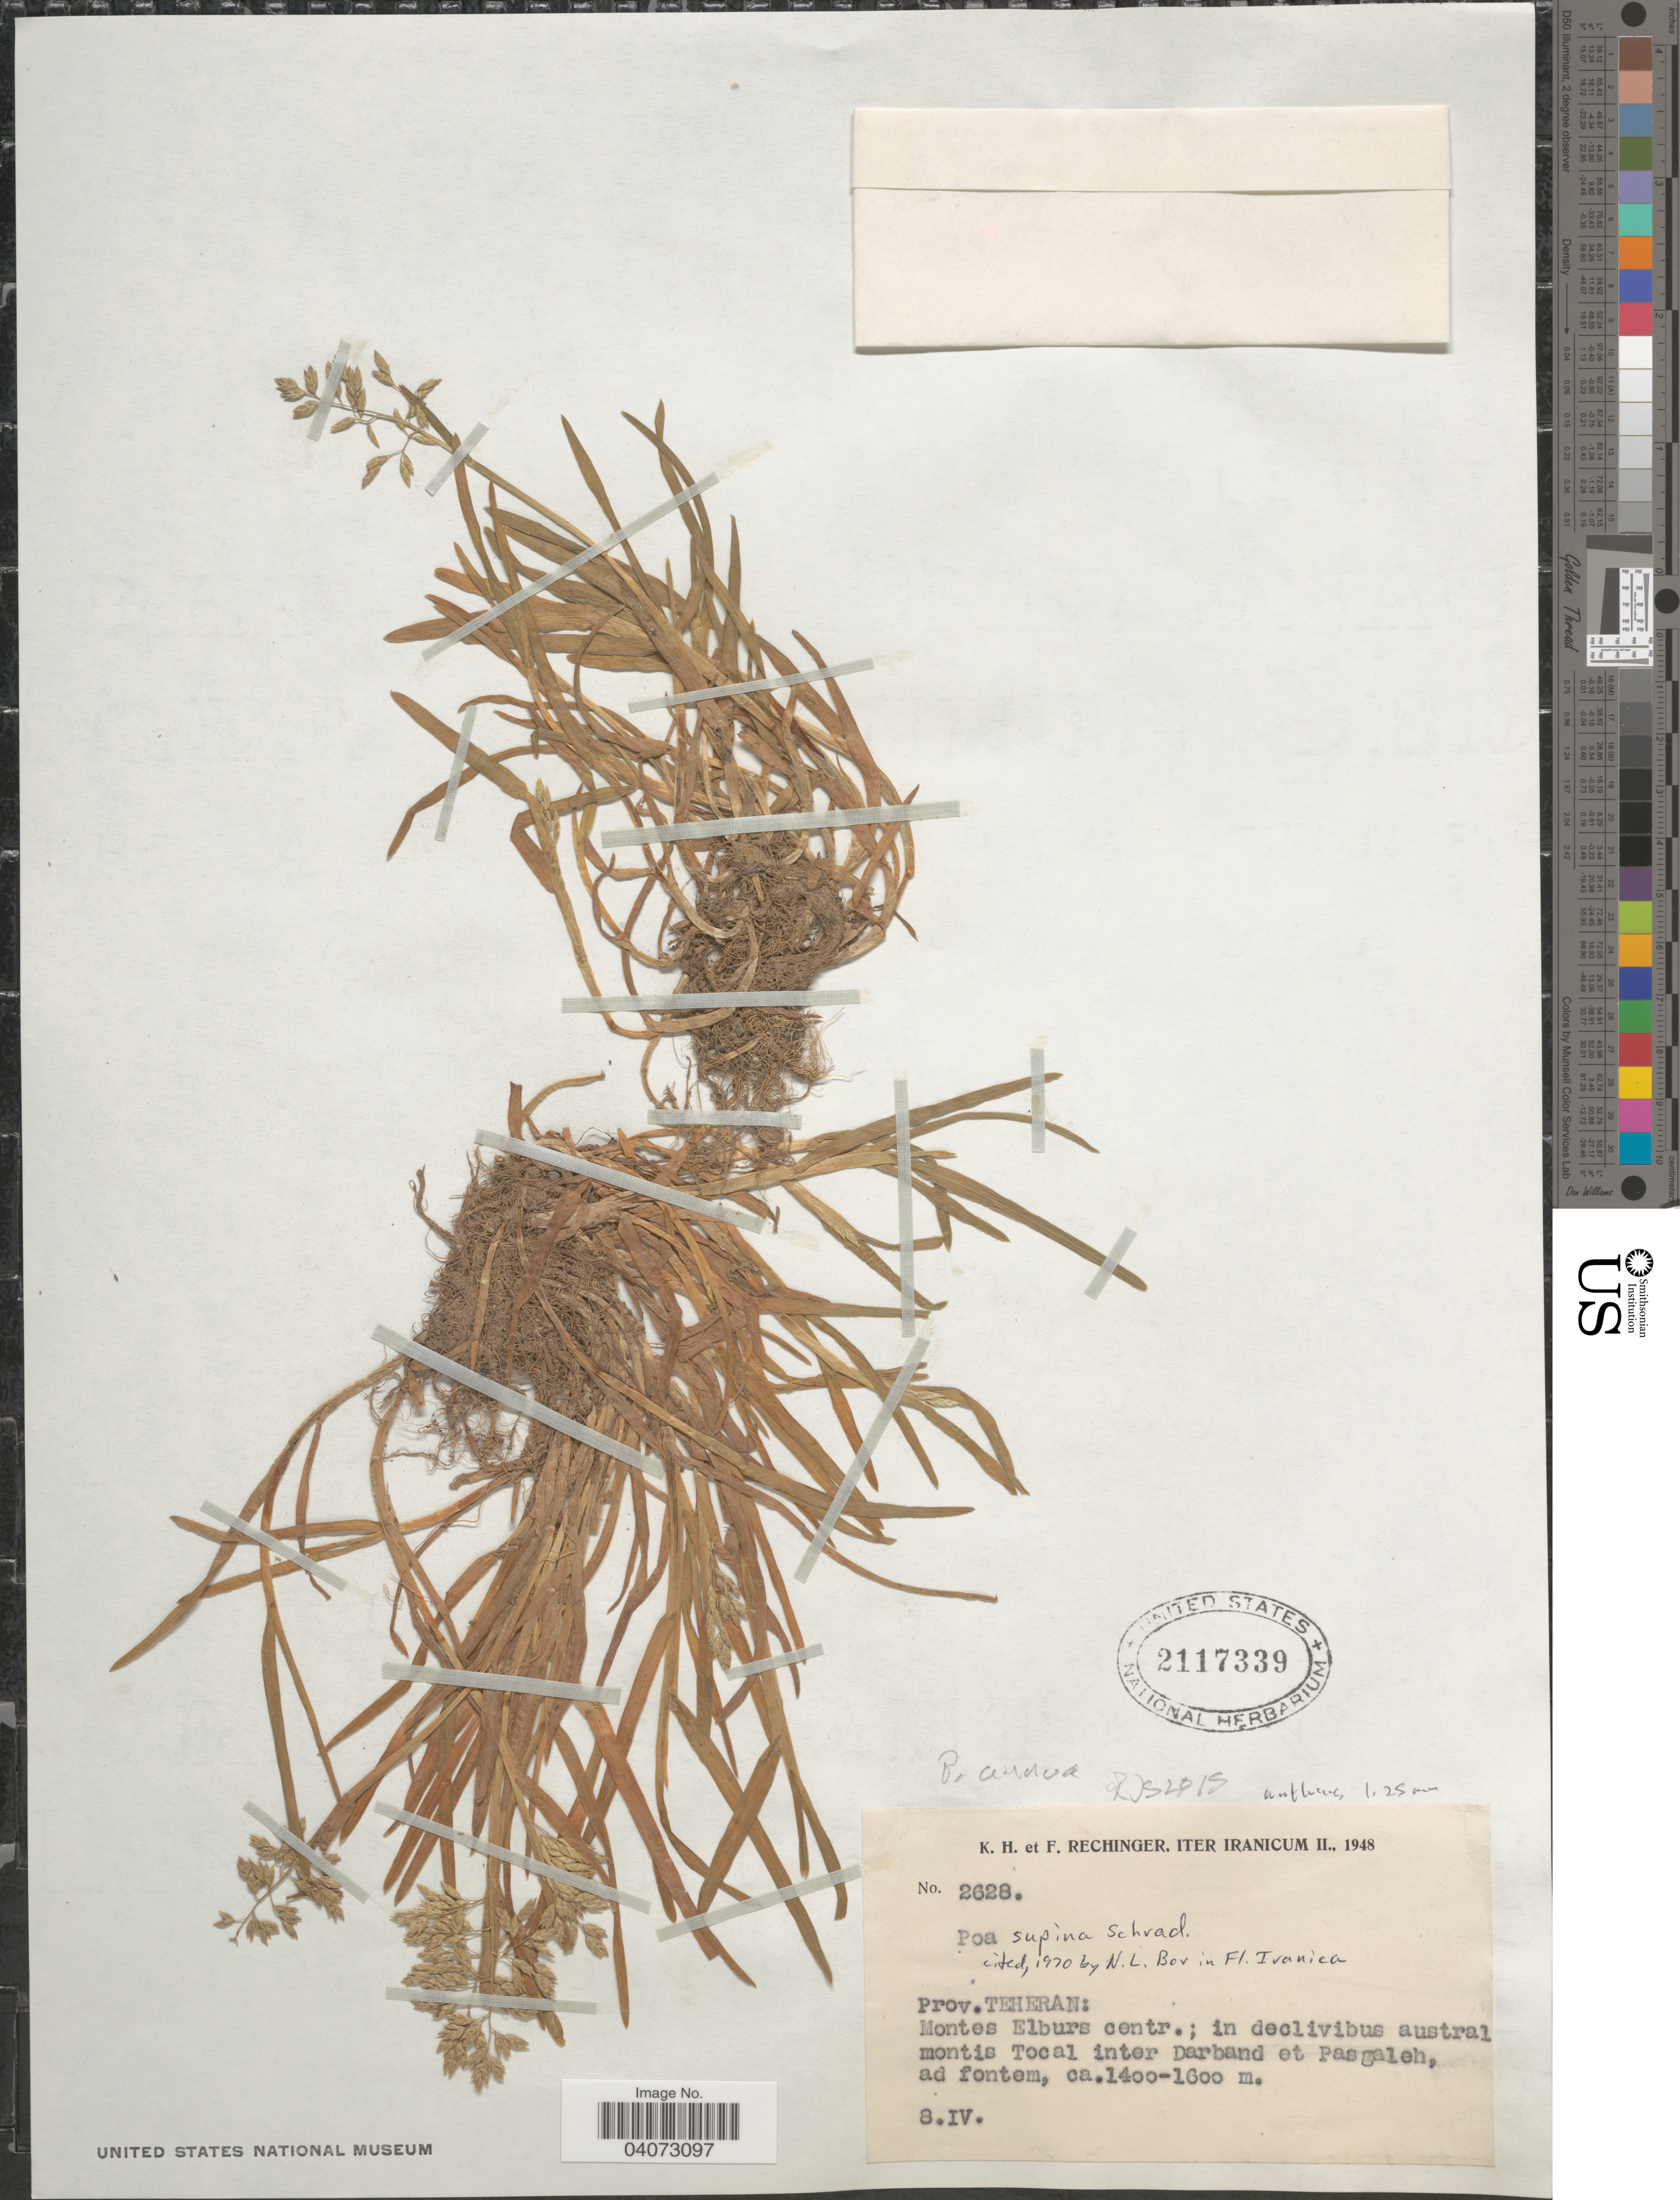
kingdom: Plantae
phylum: Tracheophyta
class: Liliopsida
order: Poales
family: Poaceae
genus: Poa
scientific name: Poa annua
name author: L.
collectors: K. H. Rechinger & F. Rechinger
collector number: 2628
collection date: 1948-04-08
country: Iran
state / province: Tehran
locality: Prov. Teheran: Montes Elburs centr.; in declivibus austral montis Tocal inter Darband et Pasgaleh, ad fontem. Iter Iranicum II., 1948.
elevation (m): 1400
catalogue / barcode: US 2117339